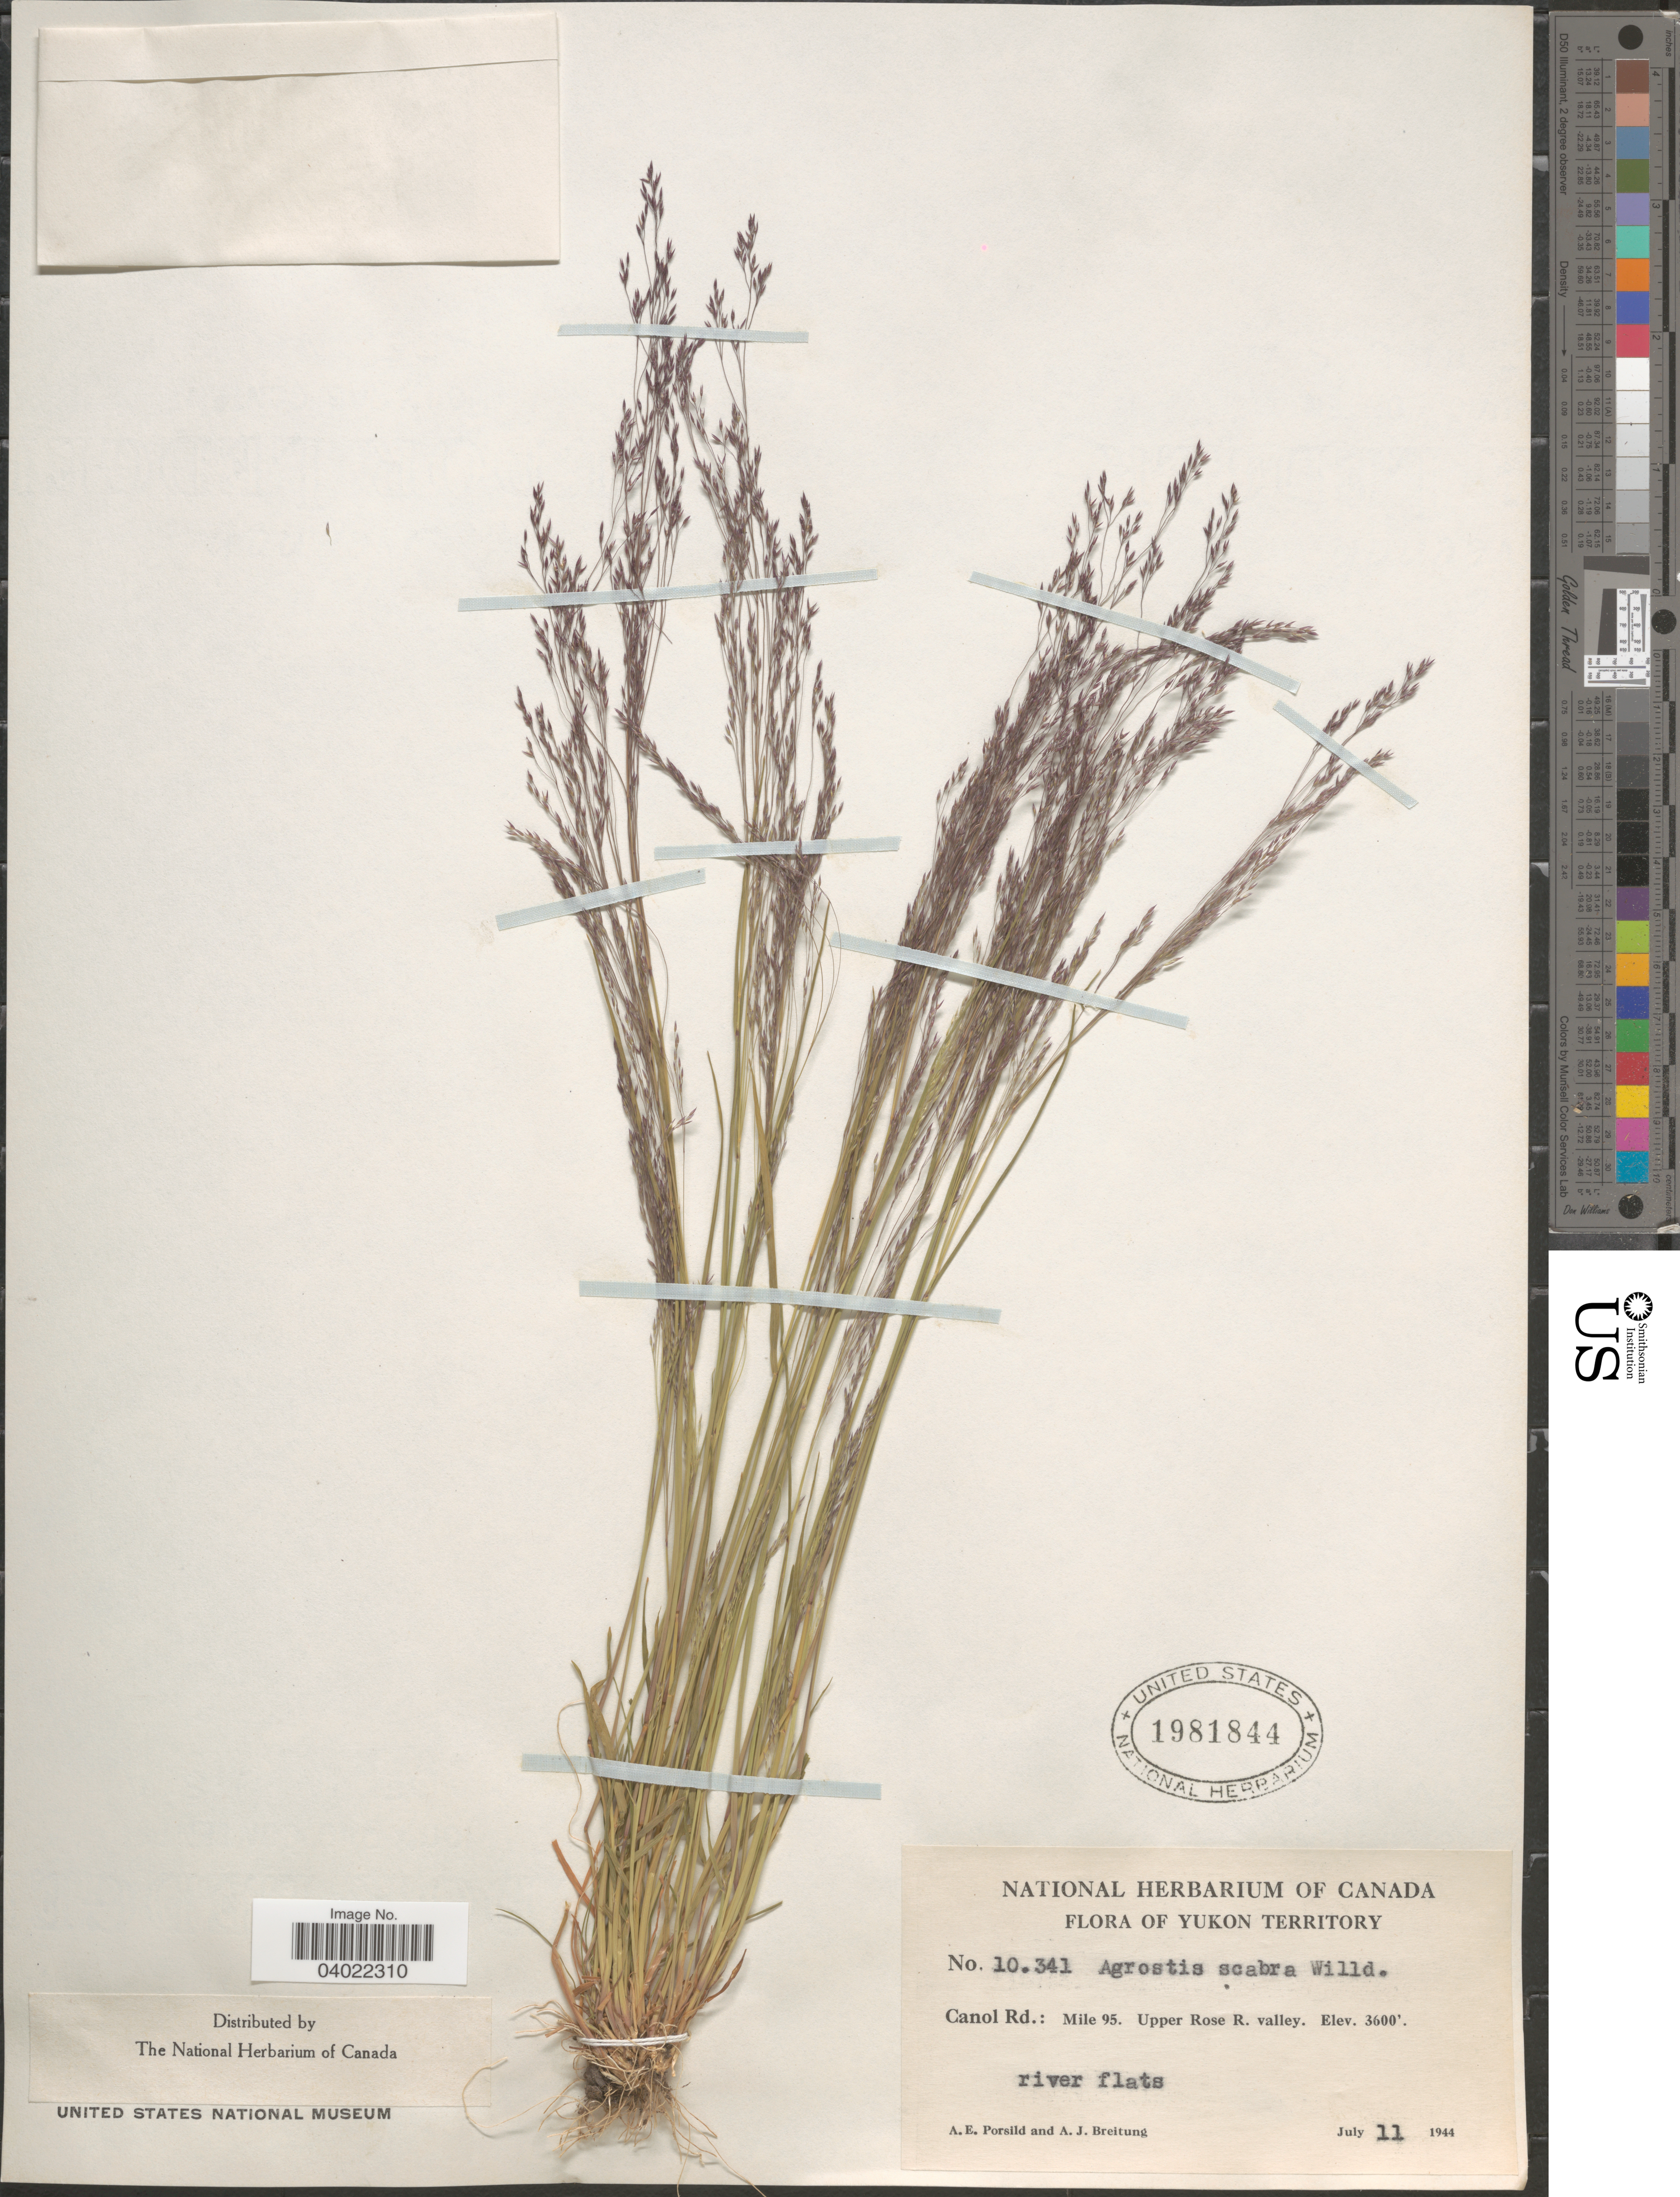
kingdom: Plantae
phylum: Tracheophyta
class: Liliopsida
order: Poales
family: Poaceae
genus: Agrostis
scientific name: Agrostis scabra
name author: Willd.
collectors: A. E. Porsild & A. Breitung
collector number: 10341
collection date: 1944-07-11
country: Canada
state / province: Yukon Territory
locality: Canol Rd.: Mile 95. Upper Rose R. valley.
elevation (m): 1097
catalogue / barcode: US 1981844